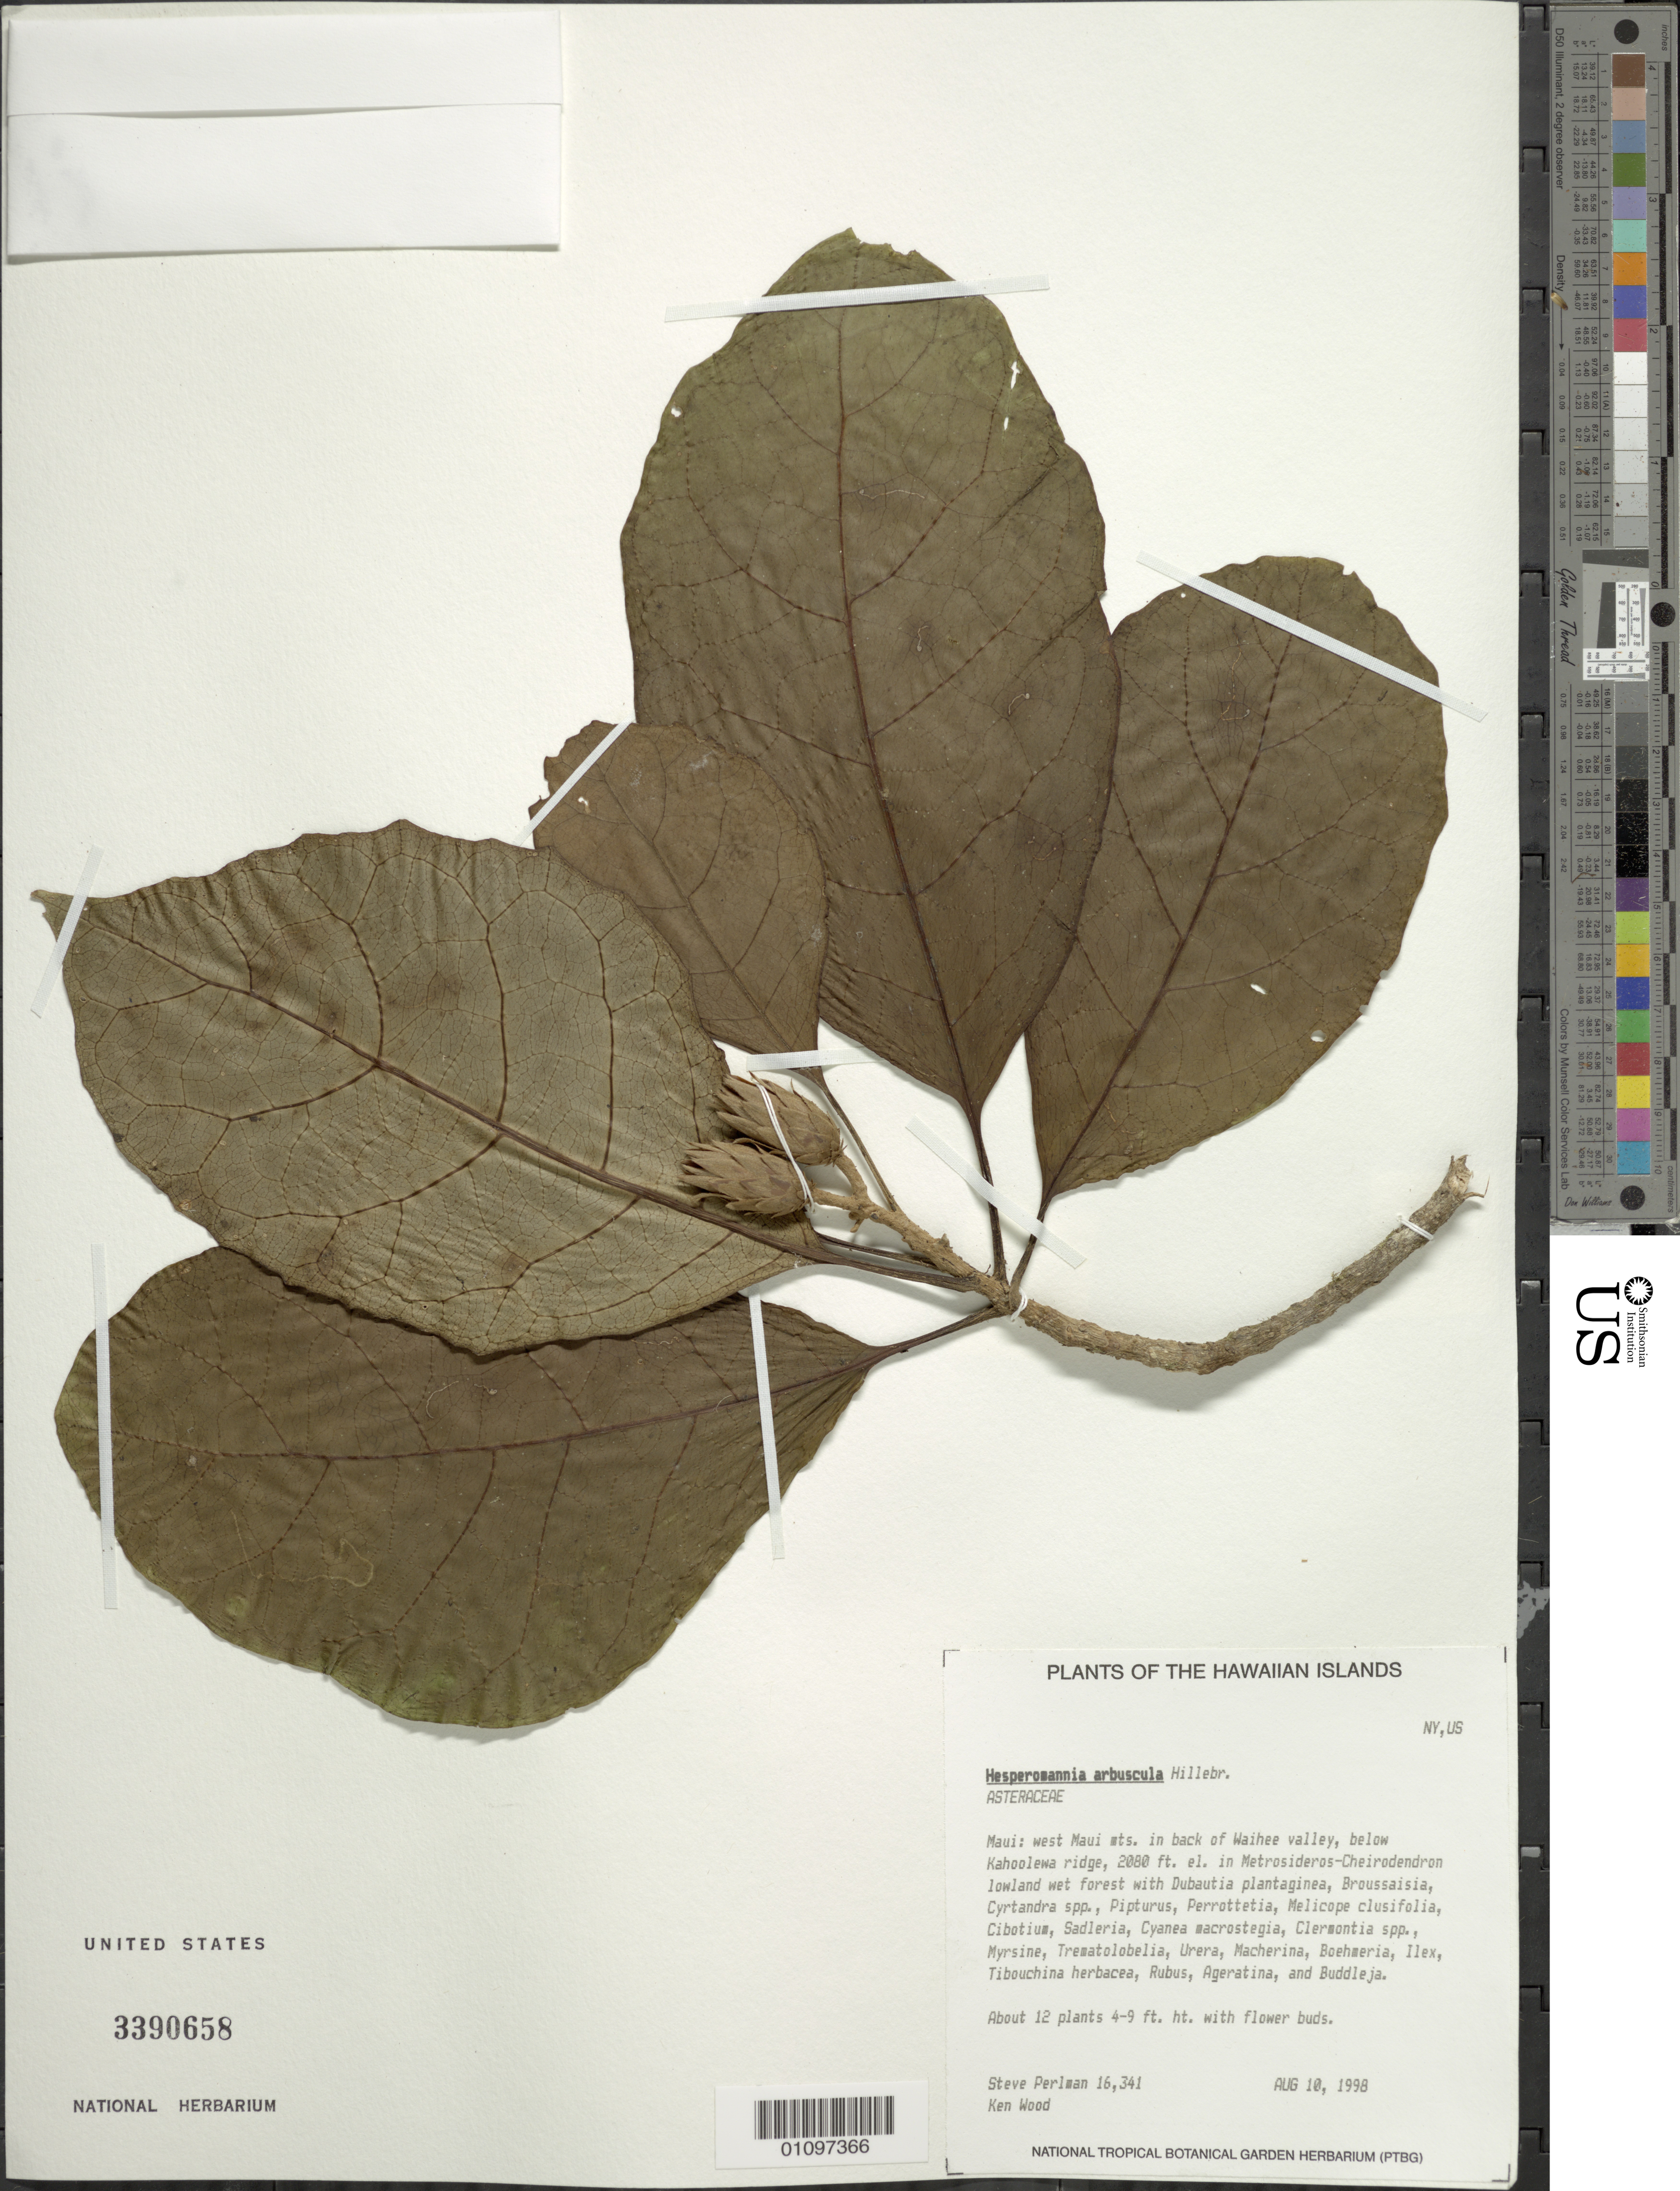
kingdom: Plantae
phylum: Tracheophyta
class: Magnoliopsida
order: Asterales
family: Asteraceae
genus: Hesperomannia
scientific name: Hesperomannia arborescens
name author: A. Gray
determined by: Wagner, W. L., (BOT), Smithsonian Institution - National Museum of Natural History (UNITED STATES)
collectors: S. P. Perlman & K. R. Wood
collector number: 16341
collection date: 1998-08-10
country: United States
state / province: Hawaii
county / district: Maui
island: Maui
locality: West Maui mts. in back of Waihee Valley, below Kahoolewa ridge.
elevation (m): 610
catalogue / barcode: US 3390658